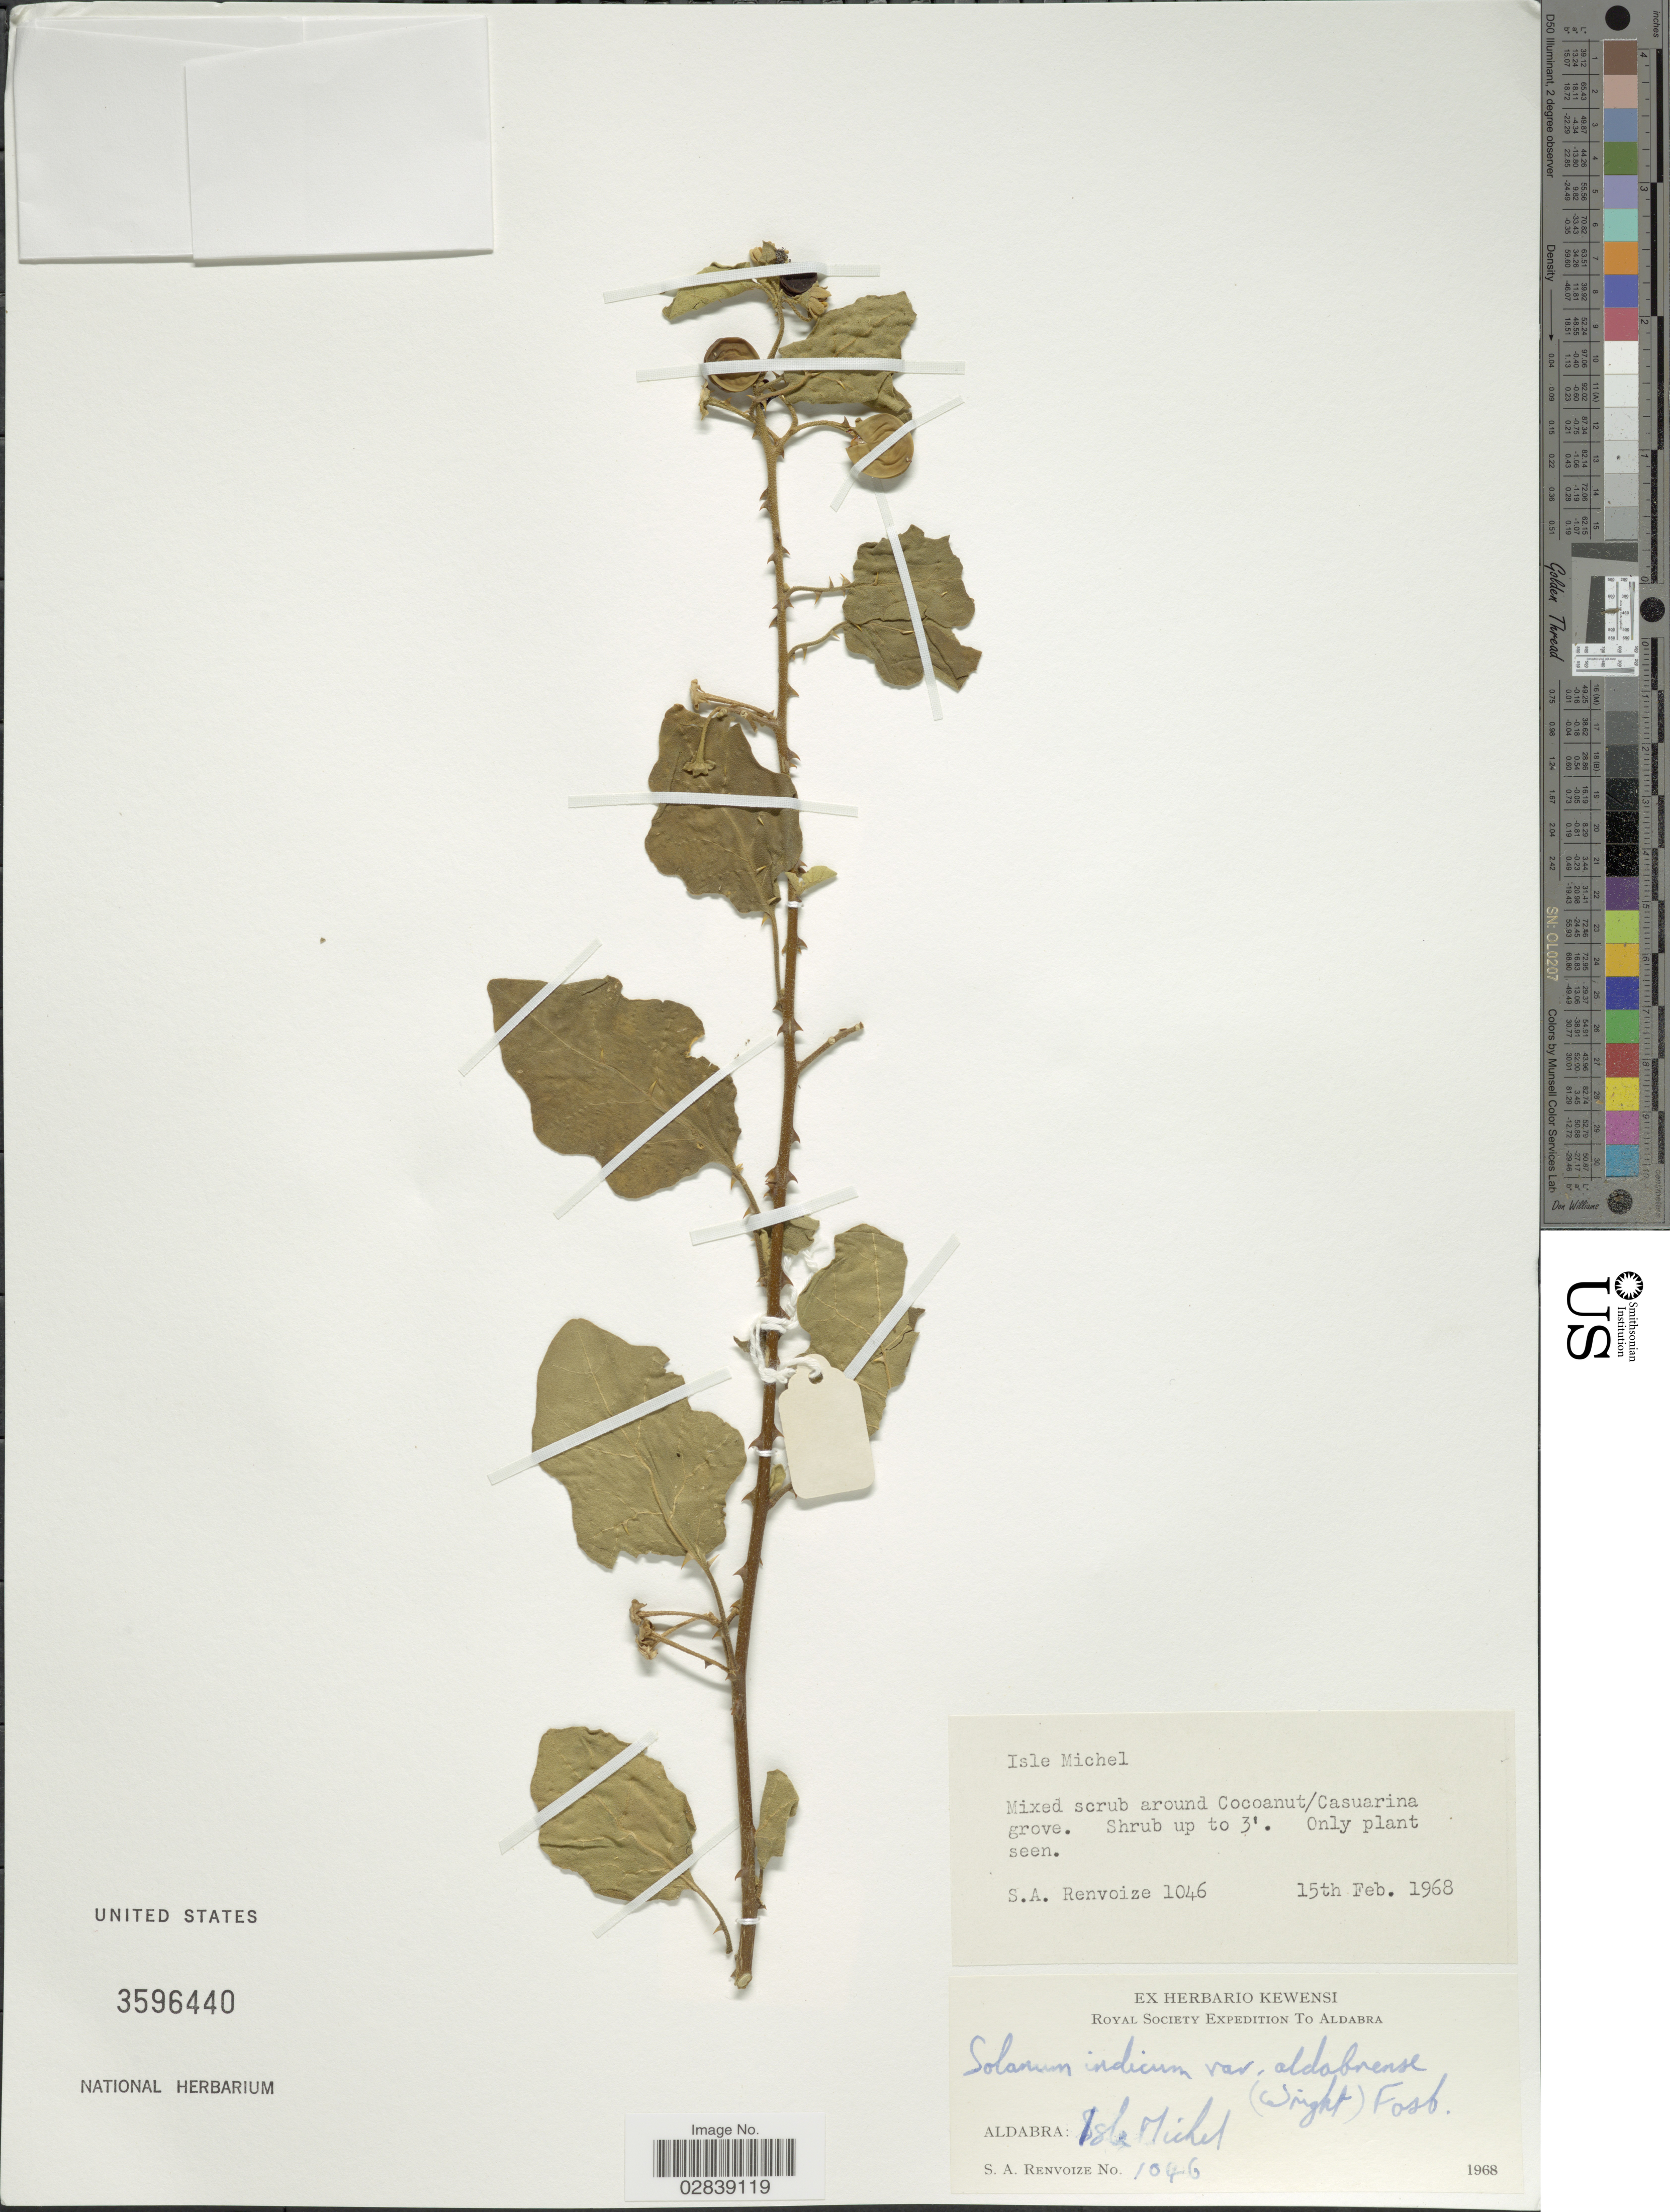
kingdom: Plantae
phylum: Tracheophyta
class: Magnoliopsida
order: Solanales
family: Solanaceae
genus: Solanum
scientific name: Solanum aldabrense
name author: C.H. Wright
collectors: S. A. Renvoize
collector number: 1046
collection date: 1968-02-15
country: Seychelles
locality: Aldabra: Isle Michel.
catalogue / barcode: US 3596440